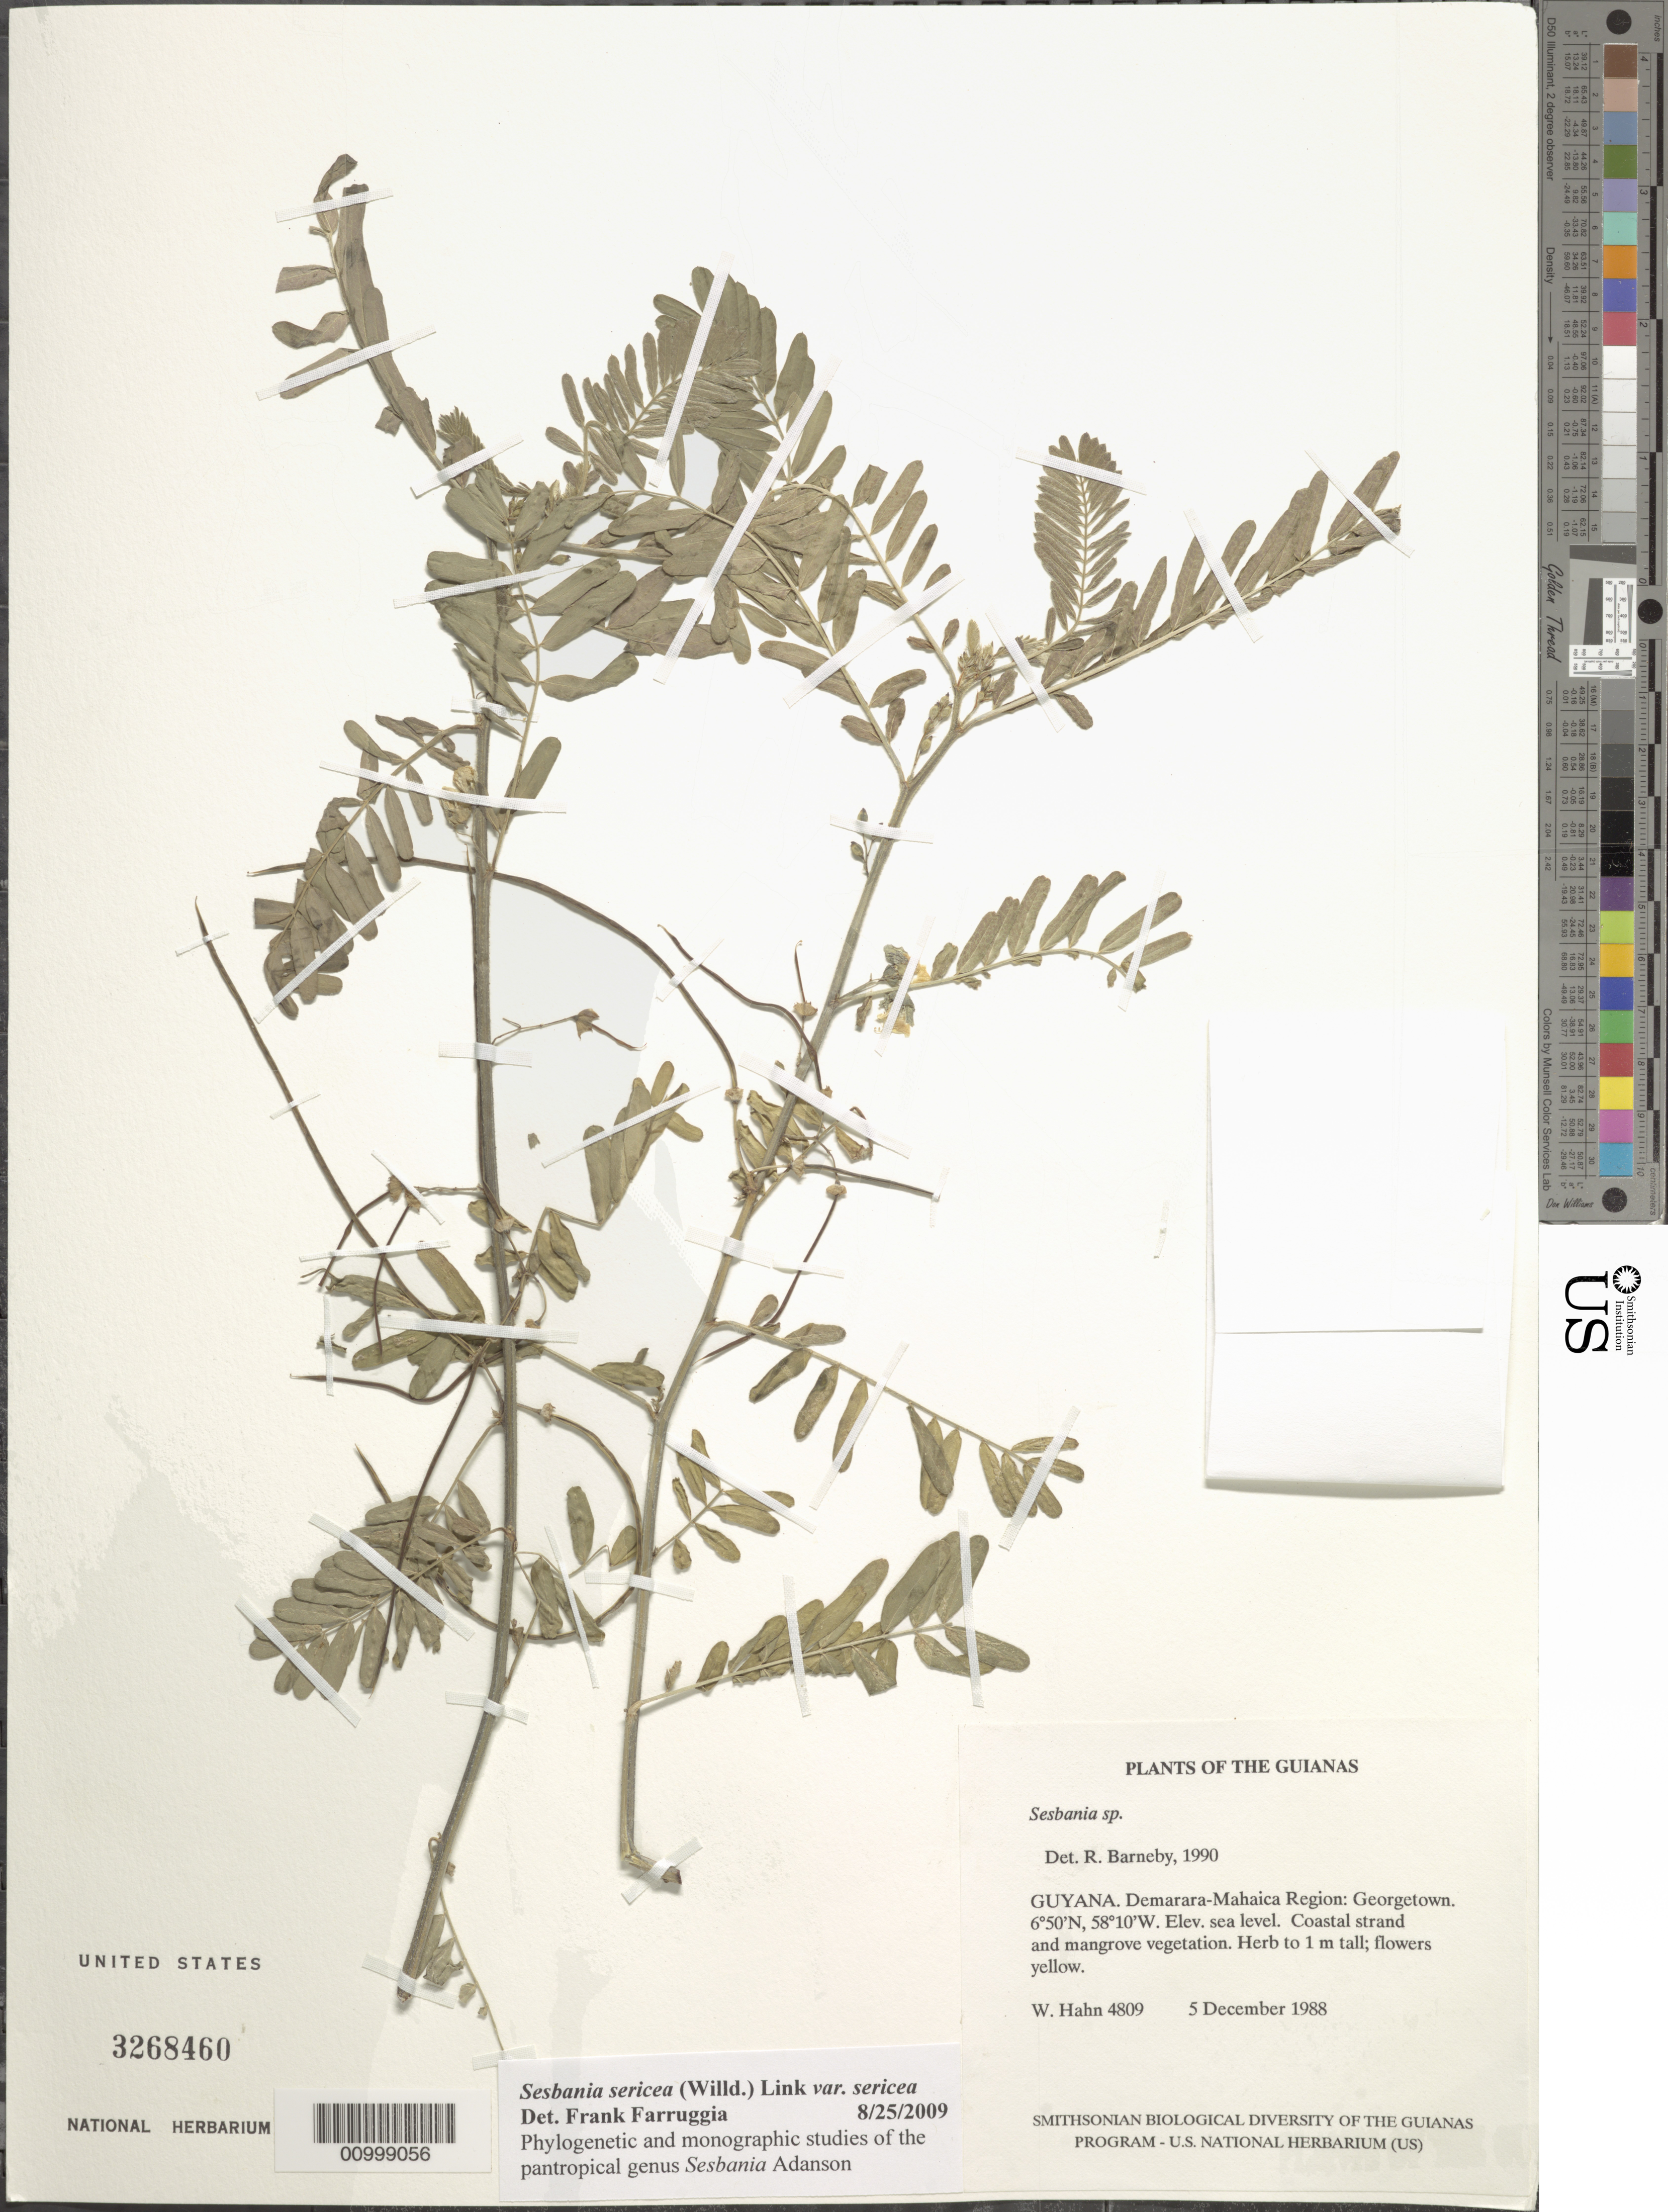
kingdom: Plantae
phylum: Tracheophyta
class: Magnoliopsida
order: Fabales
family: Fabaceae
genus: Sesbania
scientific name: Sesbania sericea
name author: (Willd.) Link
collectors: W. Hahn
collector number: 4809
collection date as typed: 5 December 1988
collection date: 1988-12-05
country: Guyana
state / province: Demerara-Mahaica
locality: Georgetown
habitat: Coastal strand and mangrove vegetation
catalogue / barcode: US 3268460